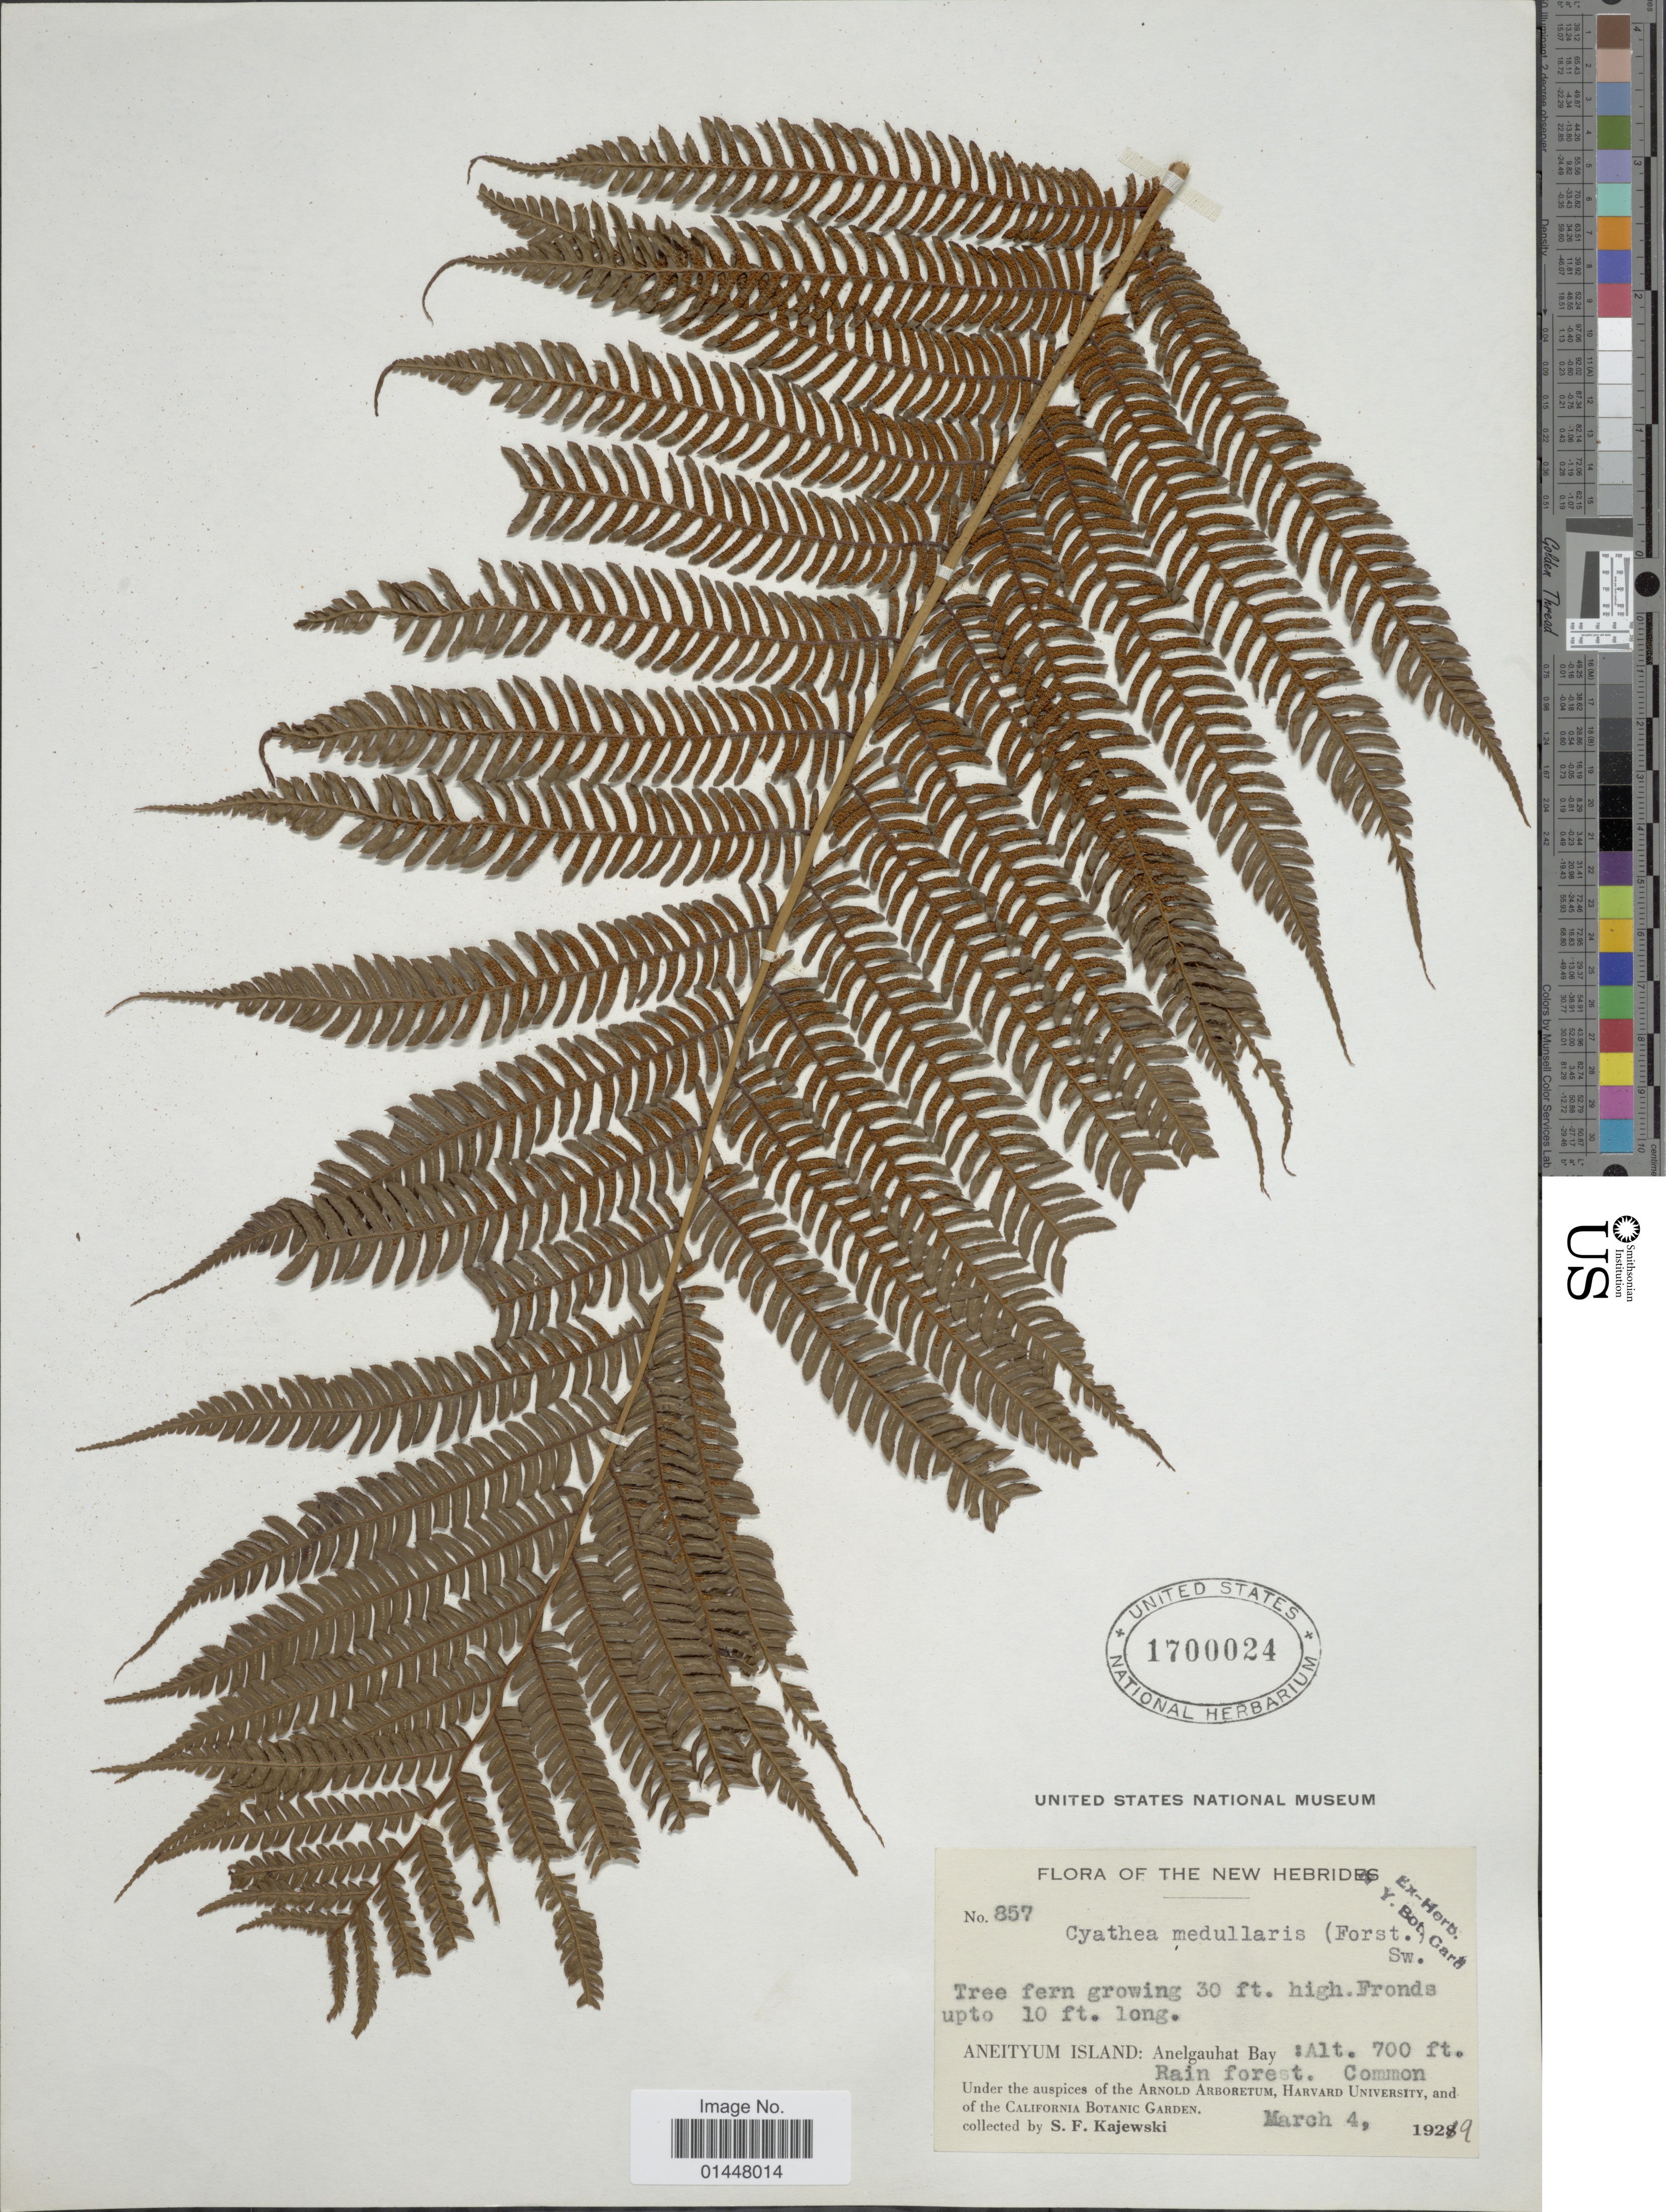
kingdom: Plantae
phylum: Tracheophyta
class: Polypodiopsida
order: Cyatheales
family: Cyatheaceae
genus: Sphaeropteris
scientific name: Sphaeropteris medullaris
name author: (G. Forst.) Bernh.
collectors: S. Kajewski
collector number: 857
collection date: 1929-03-04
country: Vanuatu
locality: New Hebrides, Aneityum island: Anelgauhat Bay.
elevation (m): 213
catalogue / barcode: US 170024